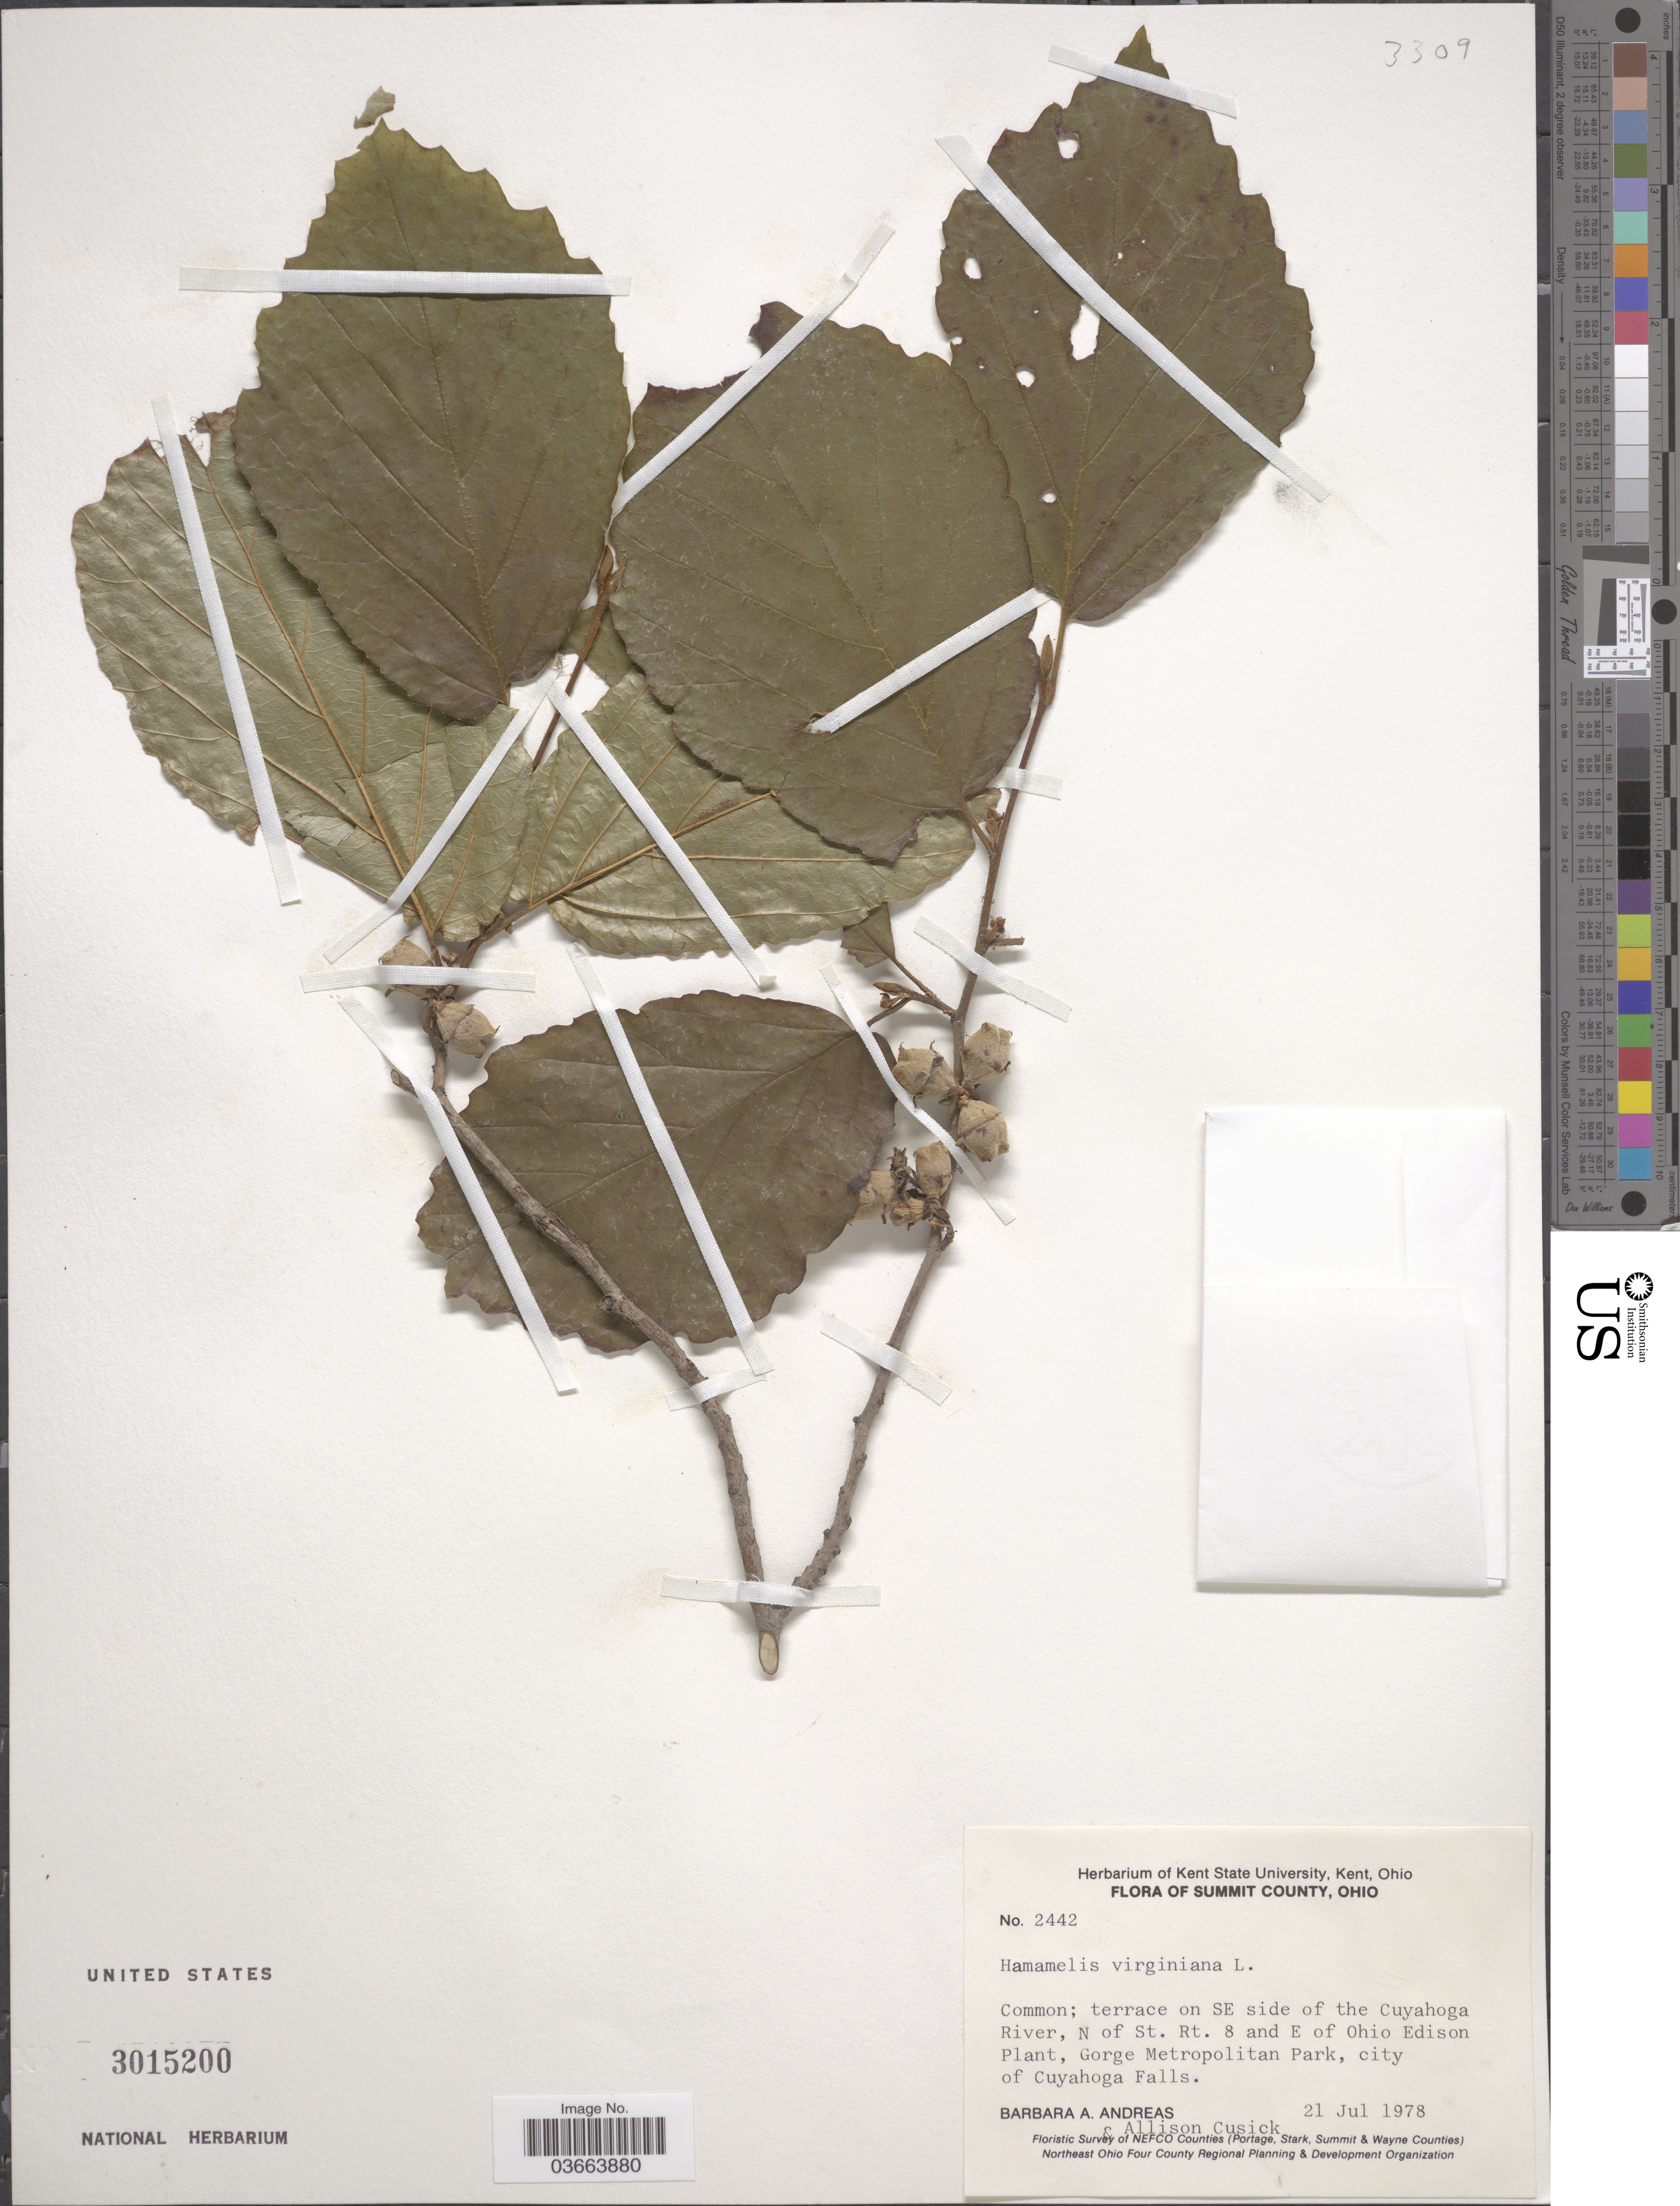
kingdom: Plantae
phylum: Tracheophyta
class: Magnoliopsida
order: Saxifragales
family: Hamamelidaceae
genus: Hamamelis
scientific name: Hamamelis virginiana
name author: L.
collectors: B. A. Andreas & A. Cusick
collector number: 2442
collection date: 1978-07-21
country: United States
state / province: Ohio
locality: Summit County. Terrace on SE side of the Cuyahoga River, N of St. Rt. 8 and E of Ohio Edison Plant, Gorge Metropolitan Park, city of Cuyahoga Falls.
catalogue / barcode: US 3015200